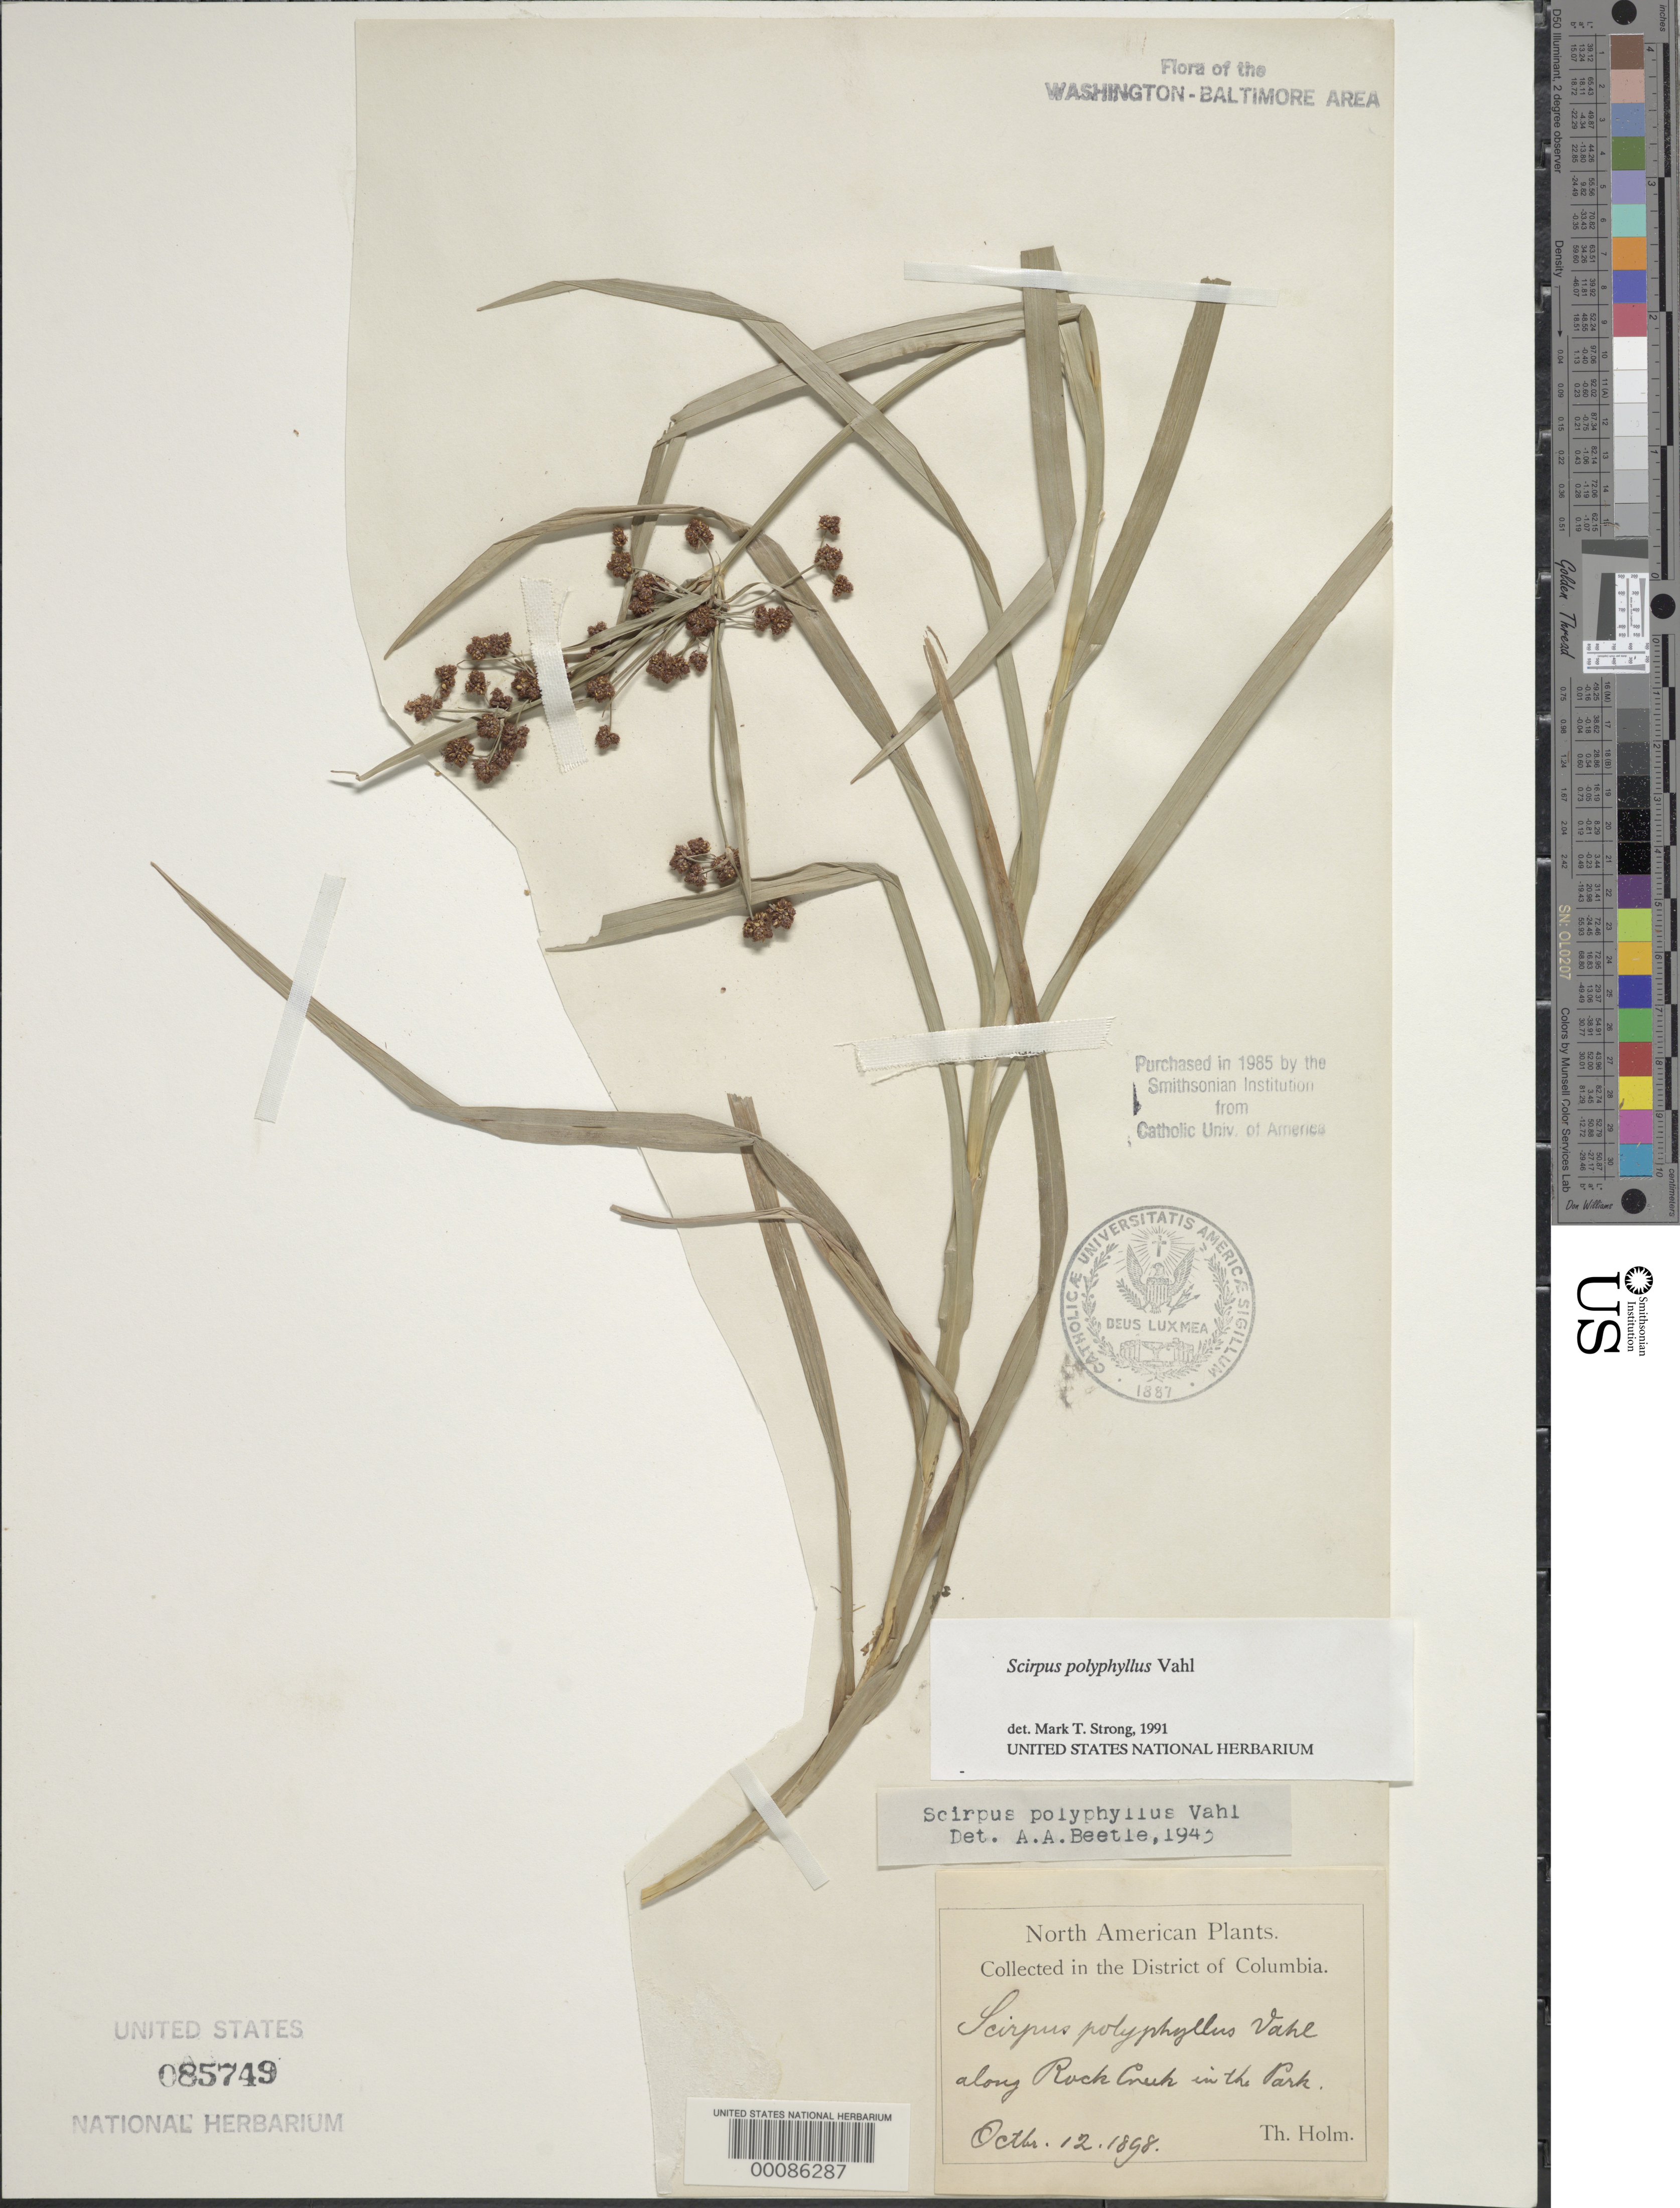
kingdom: Plantae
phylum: Tracheophyta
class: Liliopsida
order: Poales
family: Cyperaceae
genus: Scirpus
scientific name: Scirpus polyphyllus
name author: Vahl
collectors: T. Holm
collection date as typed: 12 Oct 1898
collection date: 1898-10-12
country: United States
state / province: District of Columbia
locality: Rock Creek Park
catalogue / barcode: US 85749